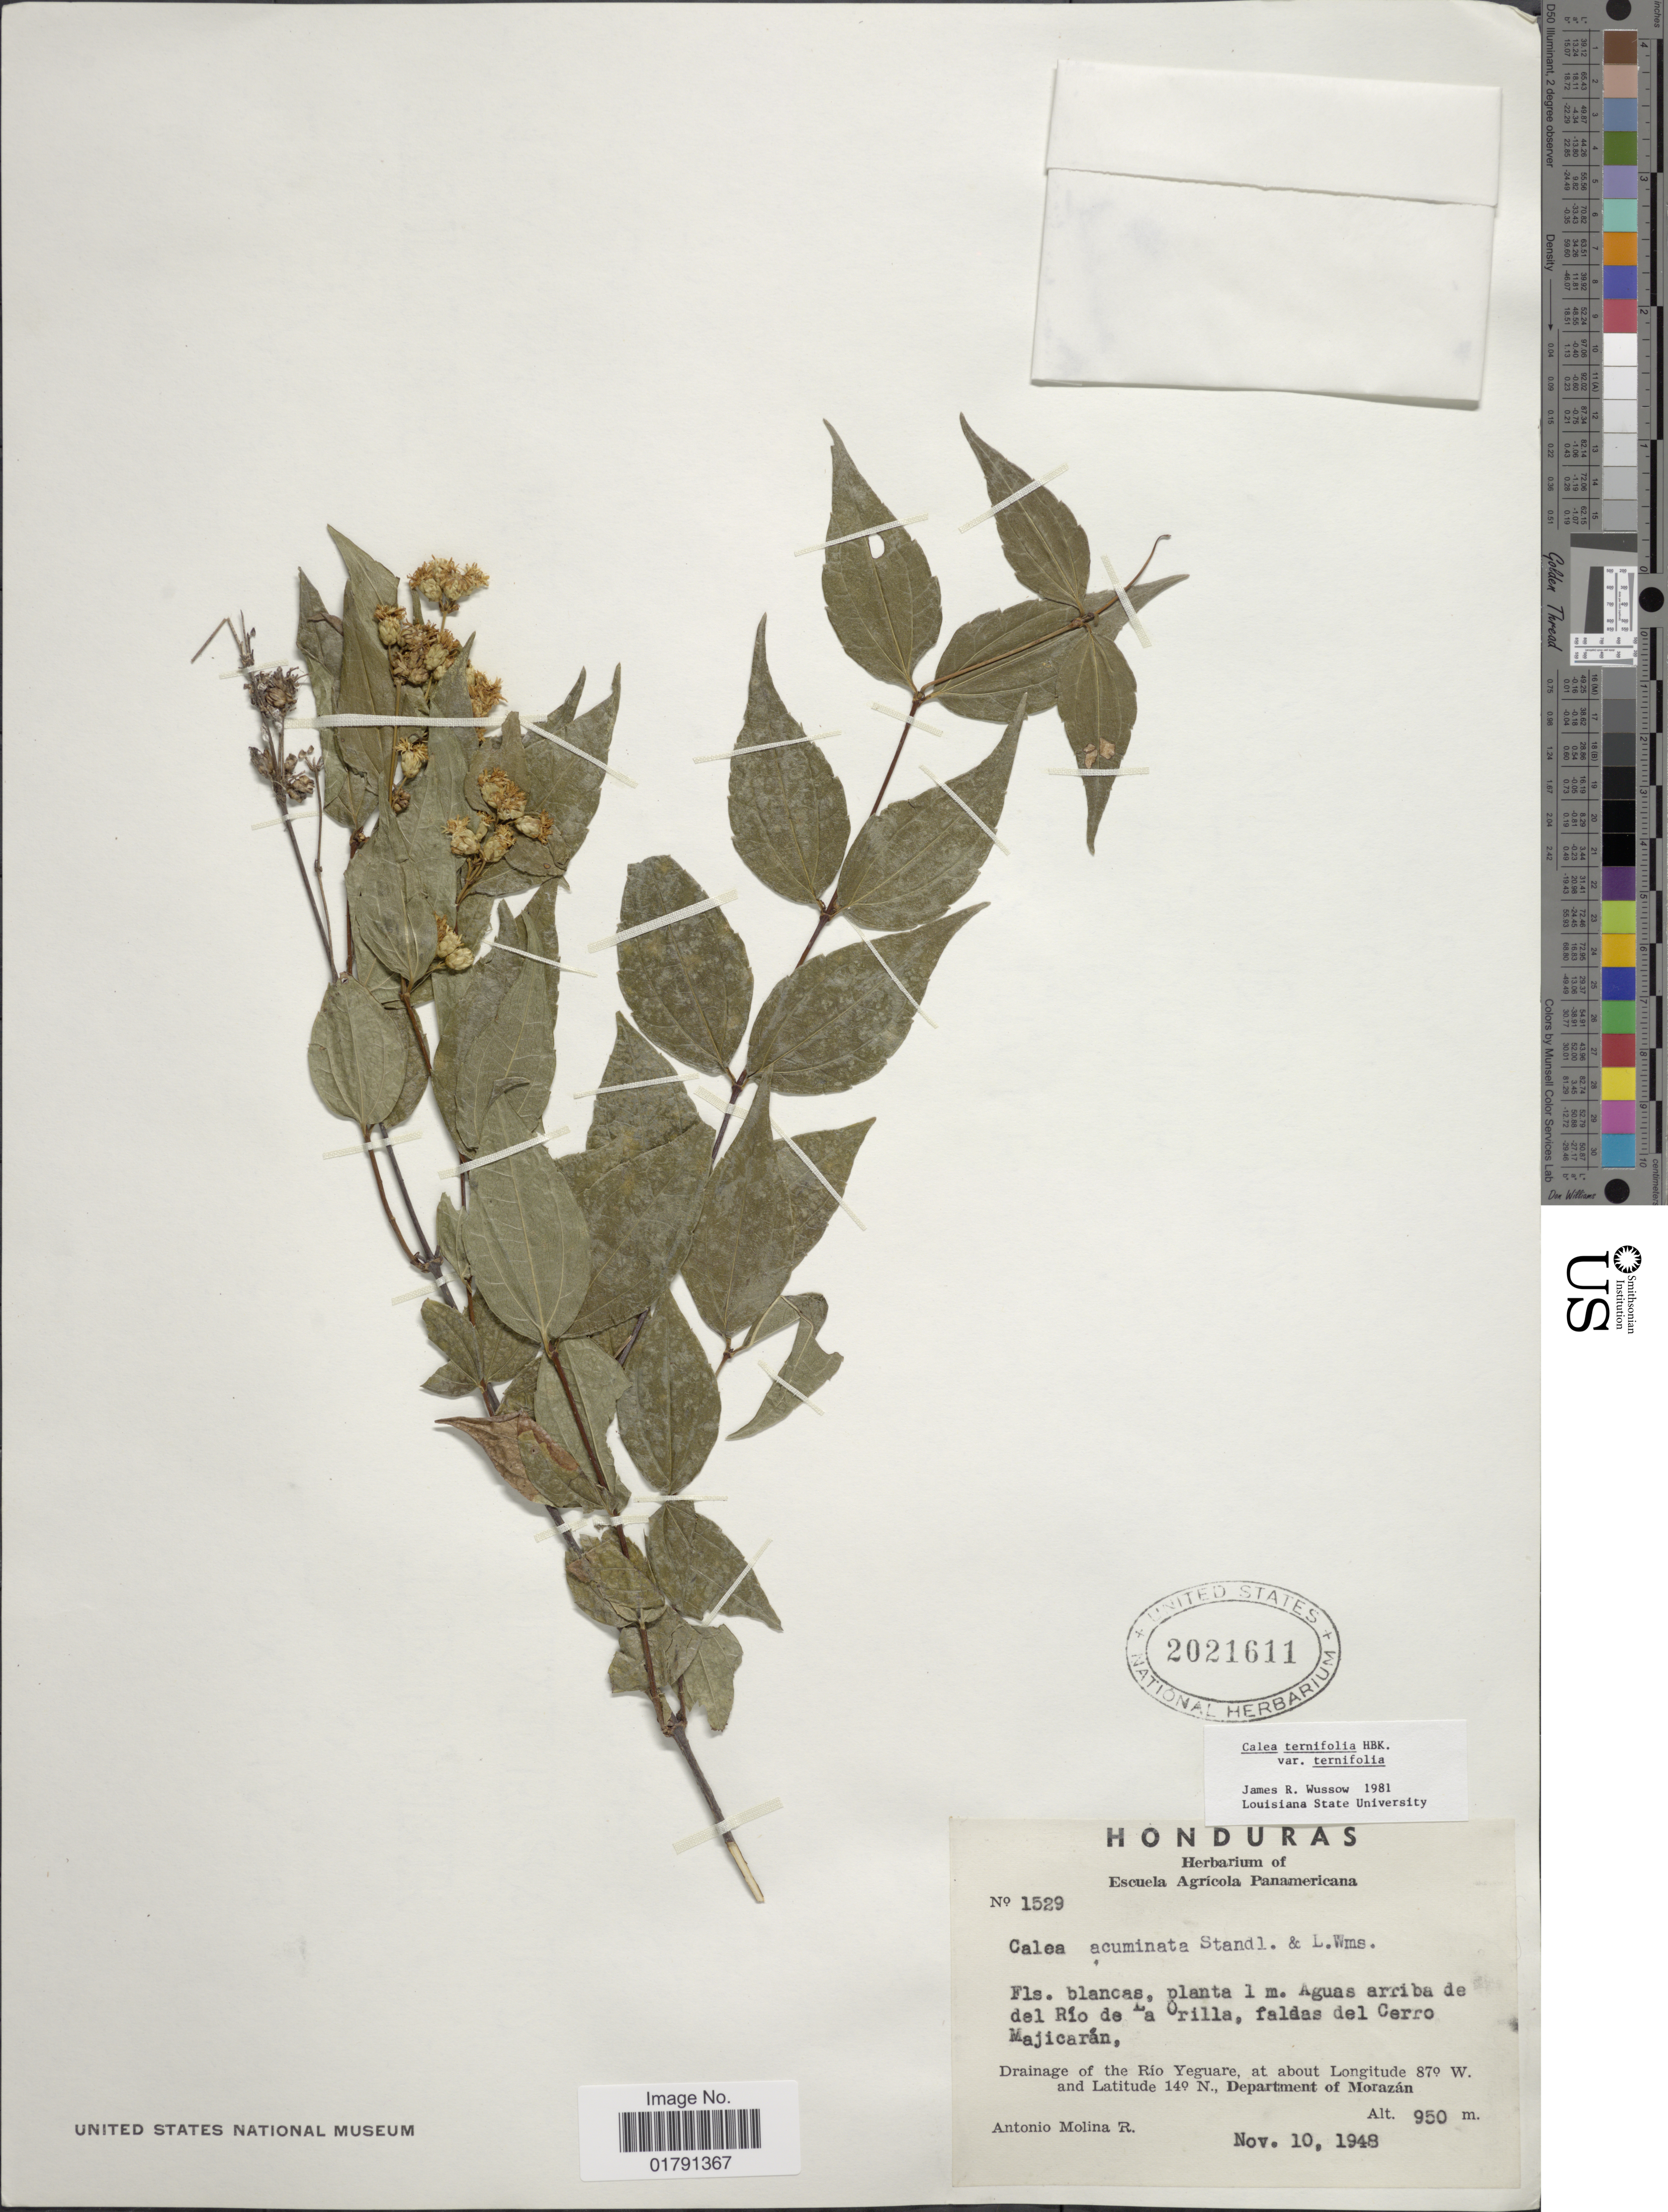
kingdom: Plantae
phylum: Tracheophyta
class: Magnoliopsida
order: Asterales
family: Asteraceae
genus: Calea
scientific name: Calea ternifolia Oliv., hom. illeg.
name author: Oliv.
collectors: A. Molina R.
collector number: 1529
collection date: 1948-11-10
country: Honduras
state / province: Fco. Morazán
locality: Aguas arriba de del Rio de La Orilla, faldas del Cerro Majicaran, drainage of the Rio Yeguare, Department of Morazan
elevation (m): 950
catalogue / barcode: US 2021611